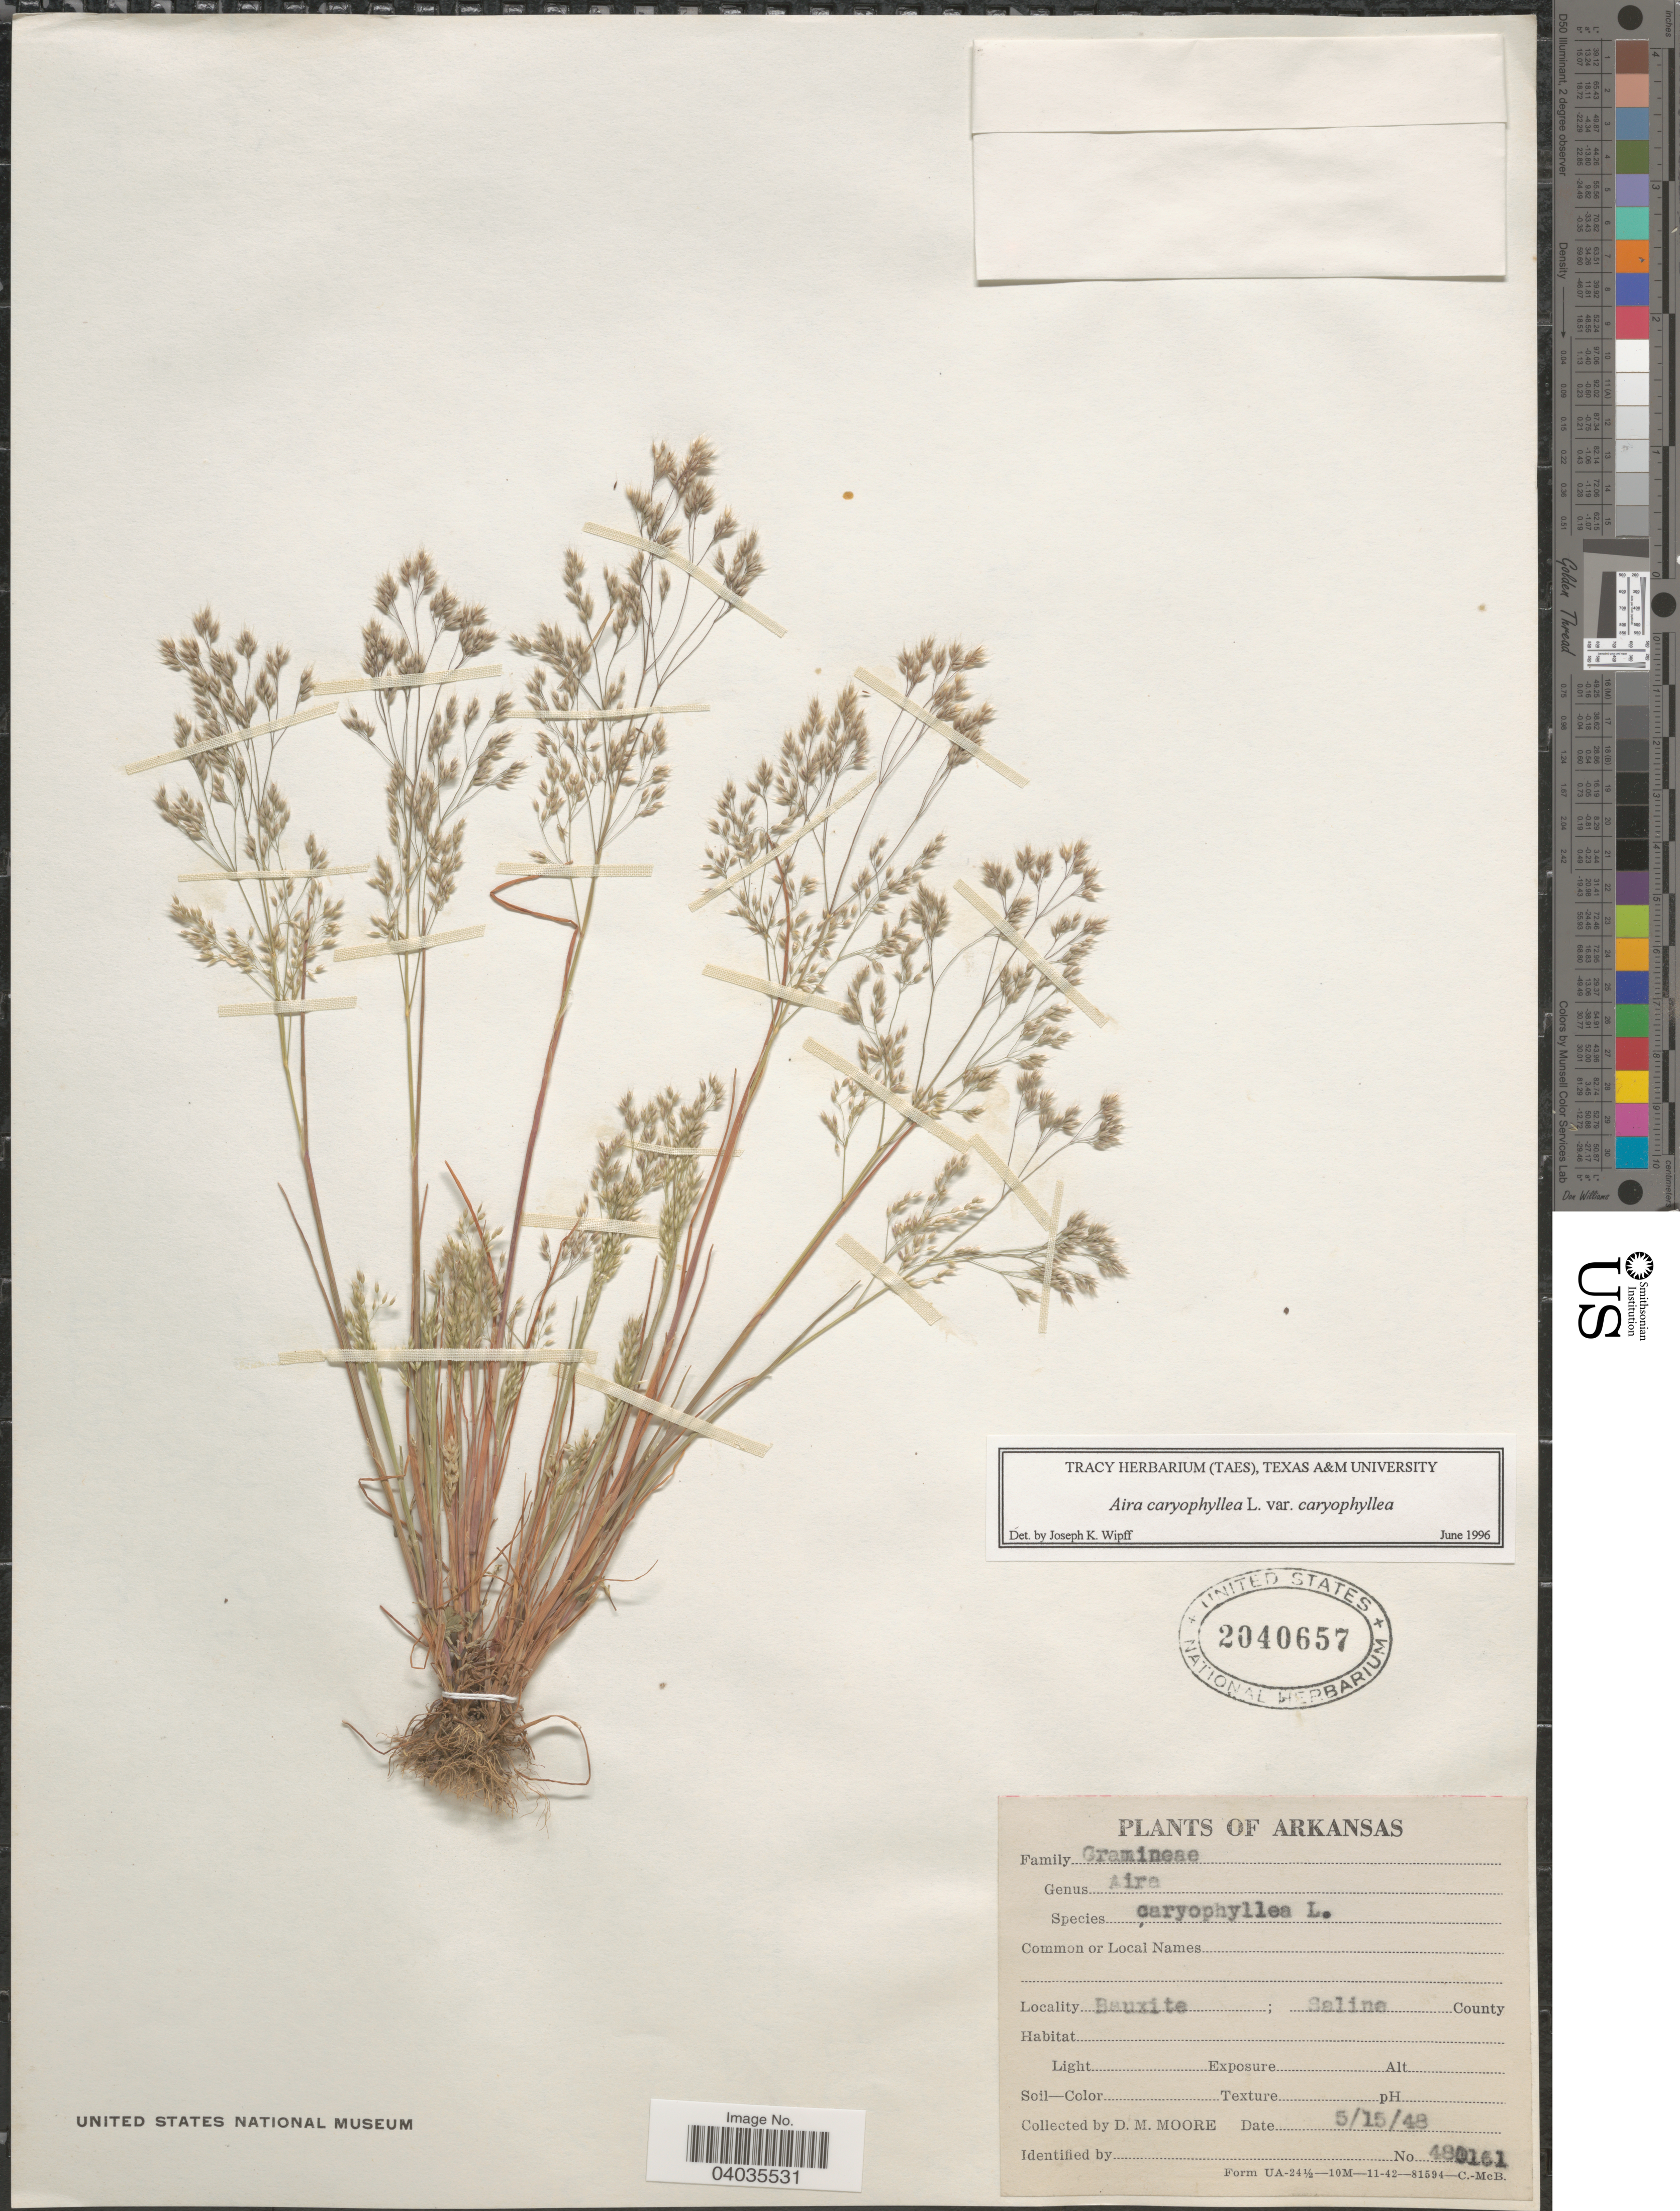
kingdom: Plantae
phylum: Tracheophyta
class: Liliopsida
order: Poales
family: Poaceae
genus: Aira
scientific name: Aira caryophyllea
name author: L.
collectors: D. Moore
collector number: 480161*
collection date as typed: Transcribed d/m/y: 15/5/48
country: United States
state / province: Arkansas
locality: Bauxite ; Saline County.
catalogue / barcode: US 2040657